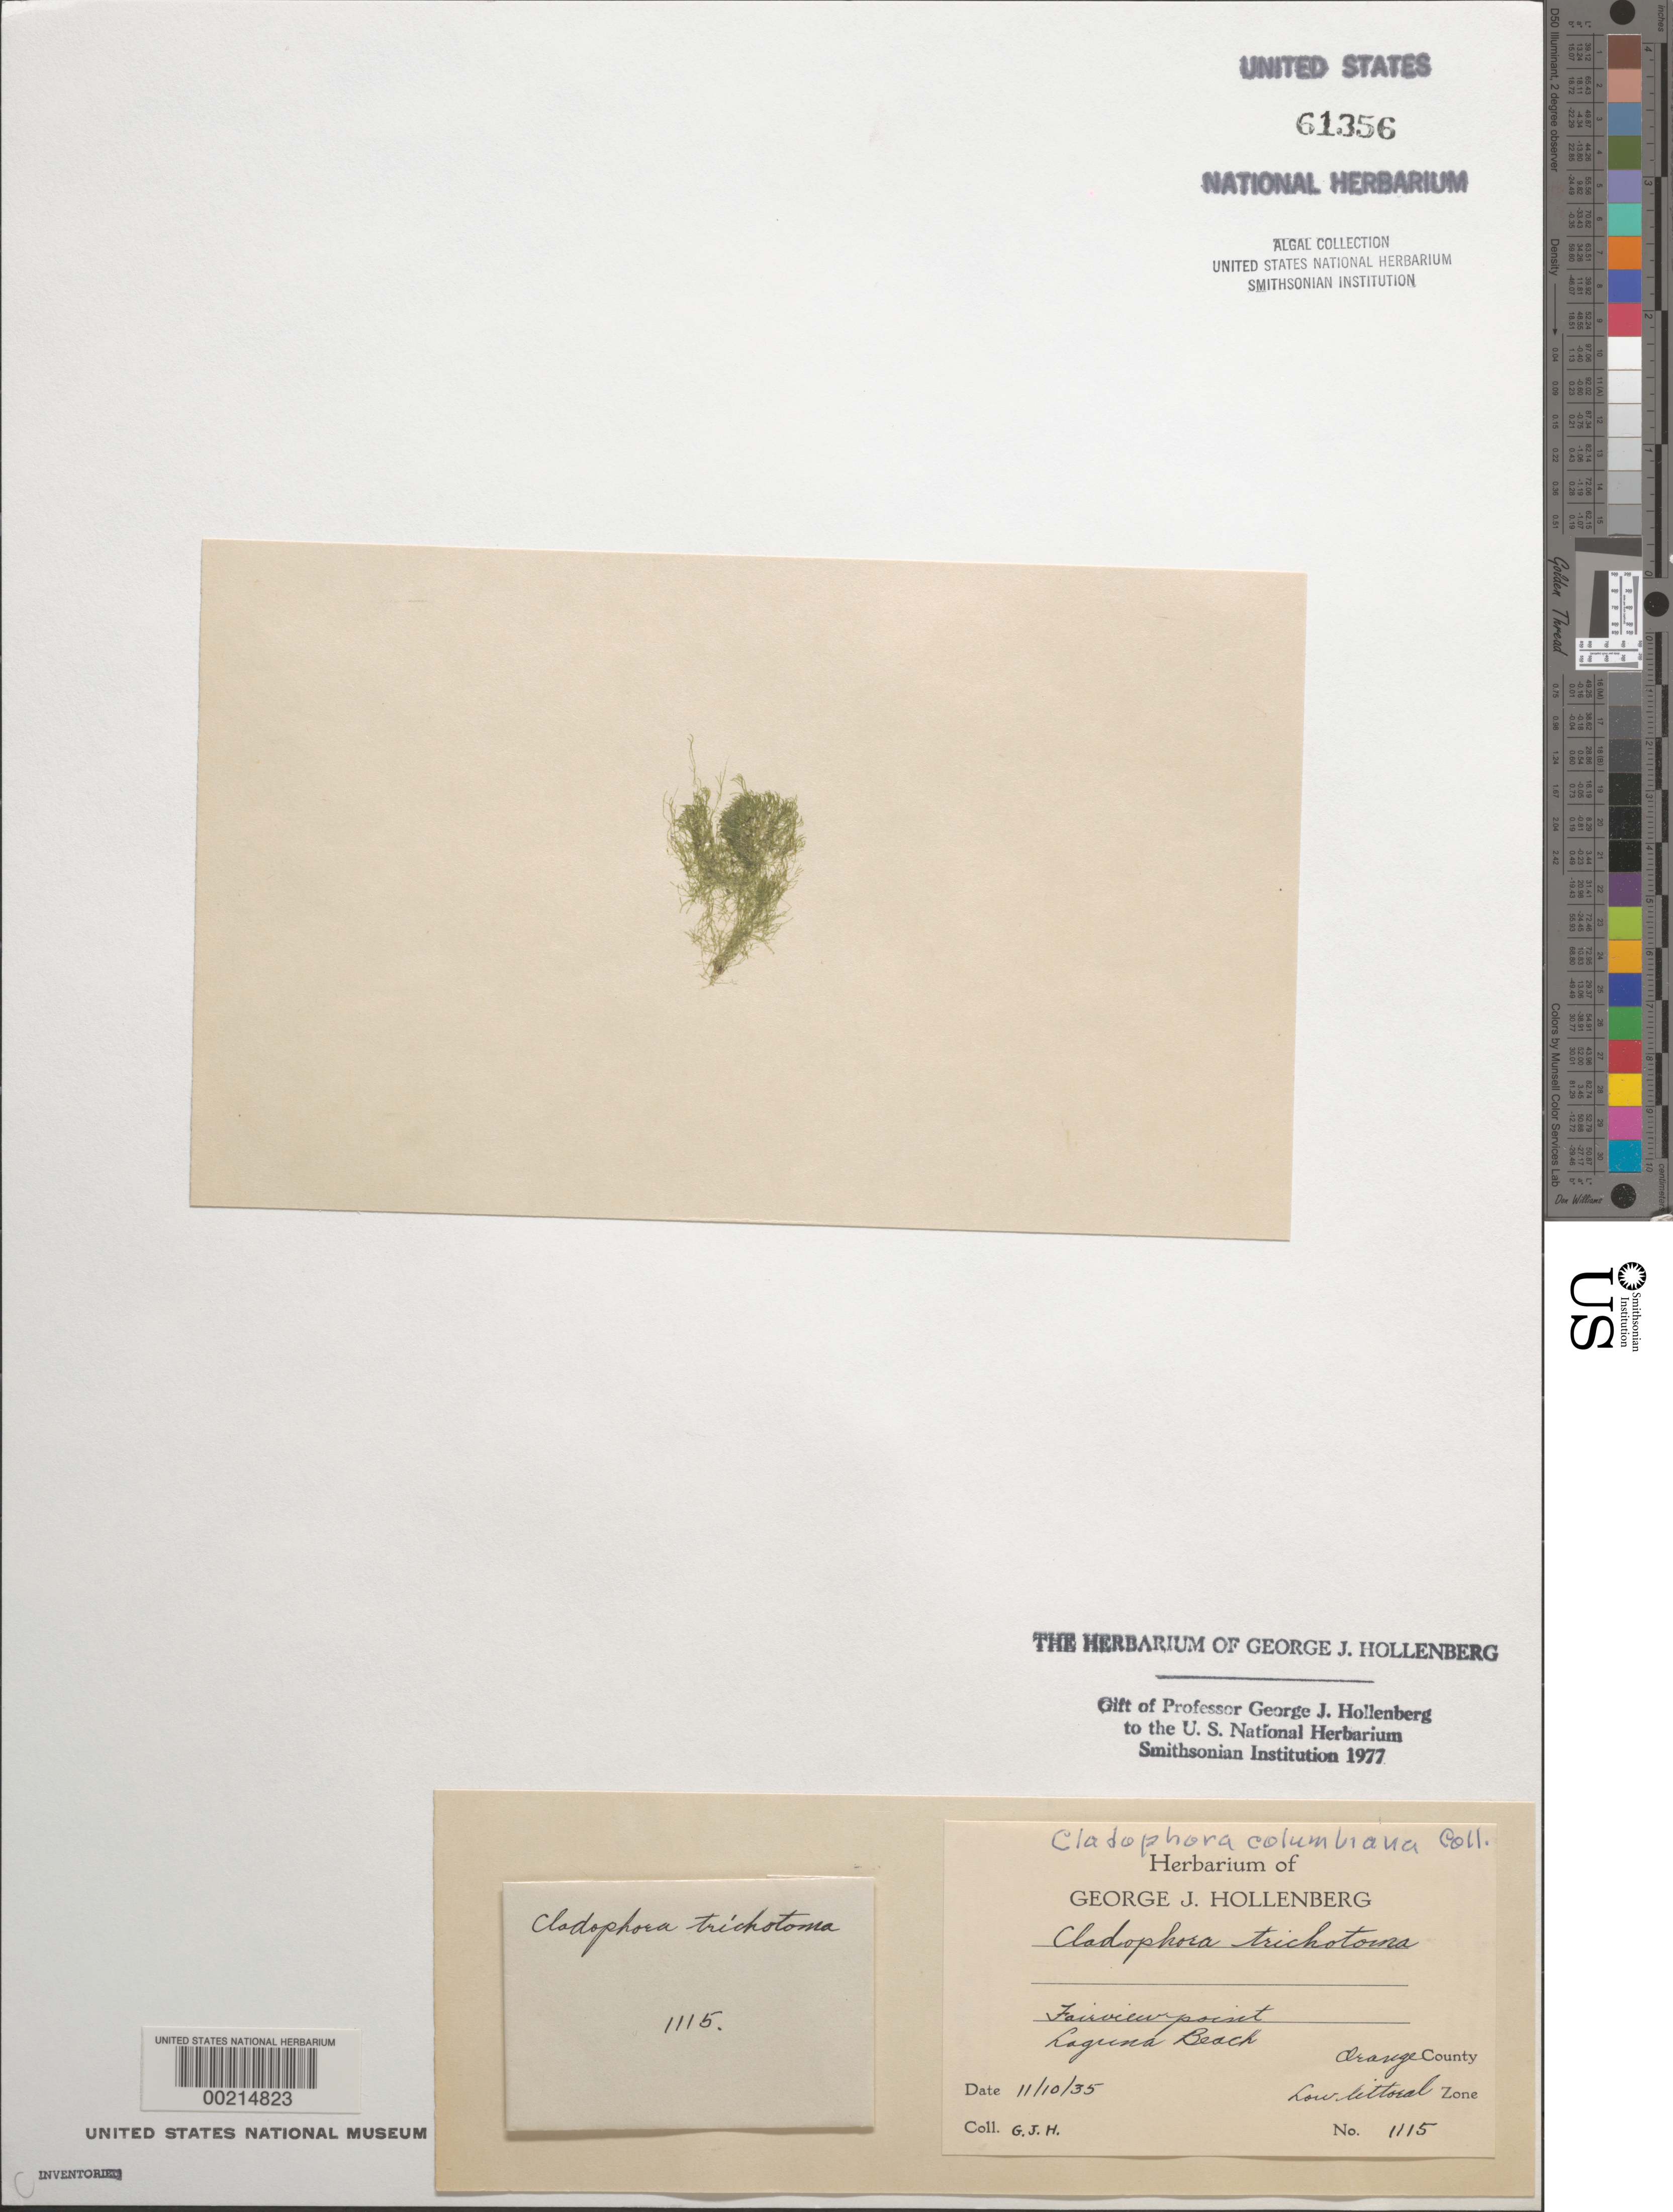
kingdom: Plantae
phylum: Chlorophyta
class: Ulvophyceae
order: Cladophorales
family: Cladophoraceae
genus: Cladophora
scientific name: Cladophora columbiana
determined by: Hollenberg, George J.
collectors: G. Hollenberg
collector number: GJH 1115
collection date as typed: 10 Nov 1935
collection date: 1935-11-10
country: United States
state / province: California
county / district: Orange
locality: Laguna Beach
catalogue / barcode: US 61356